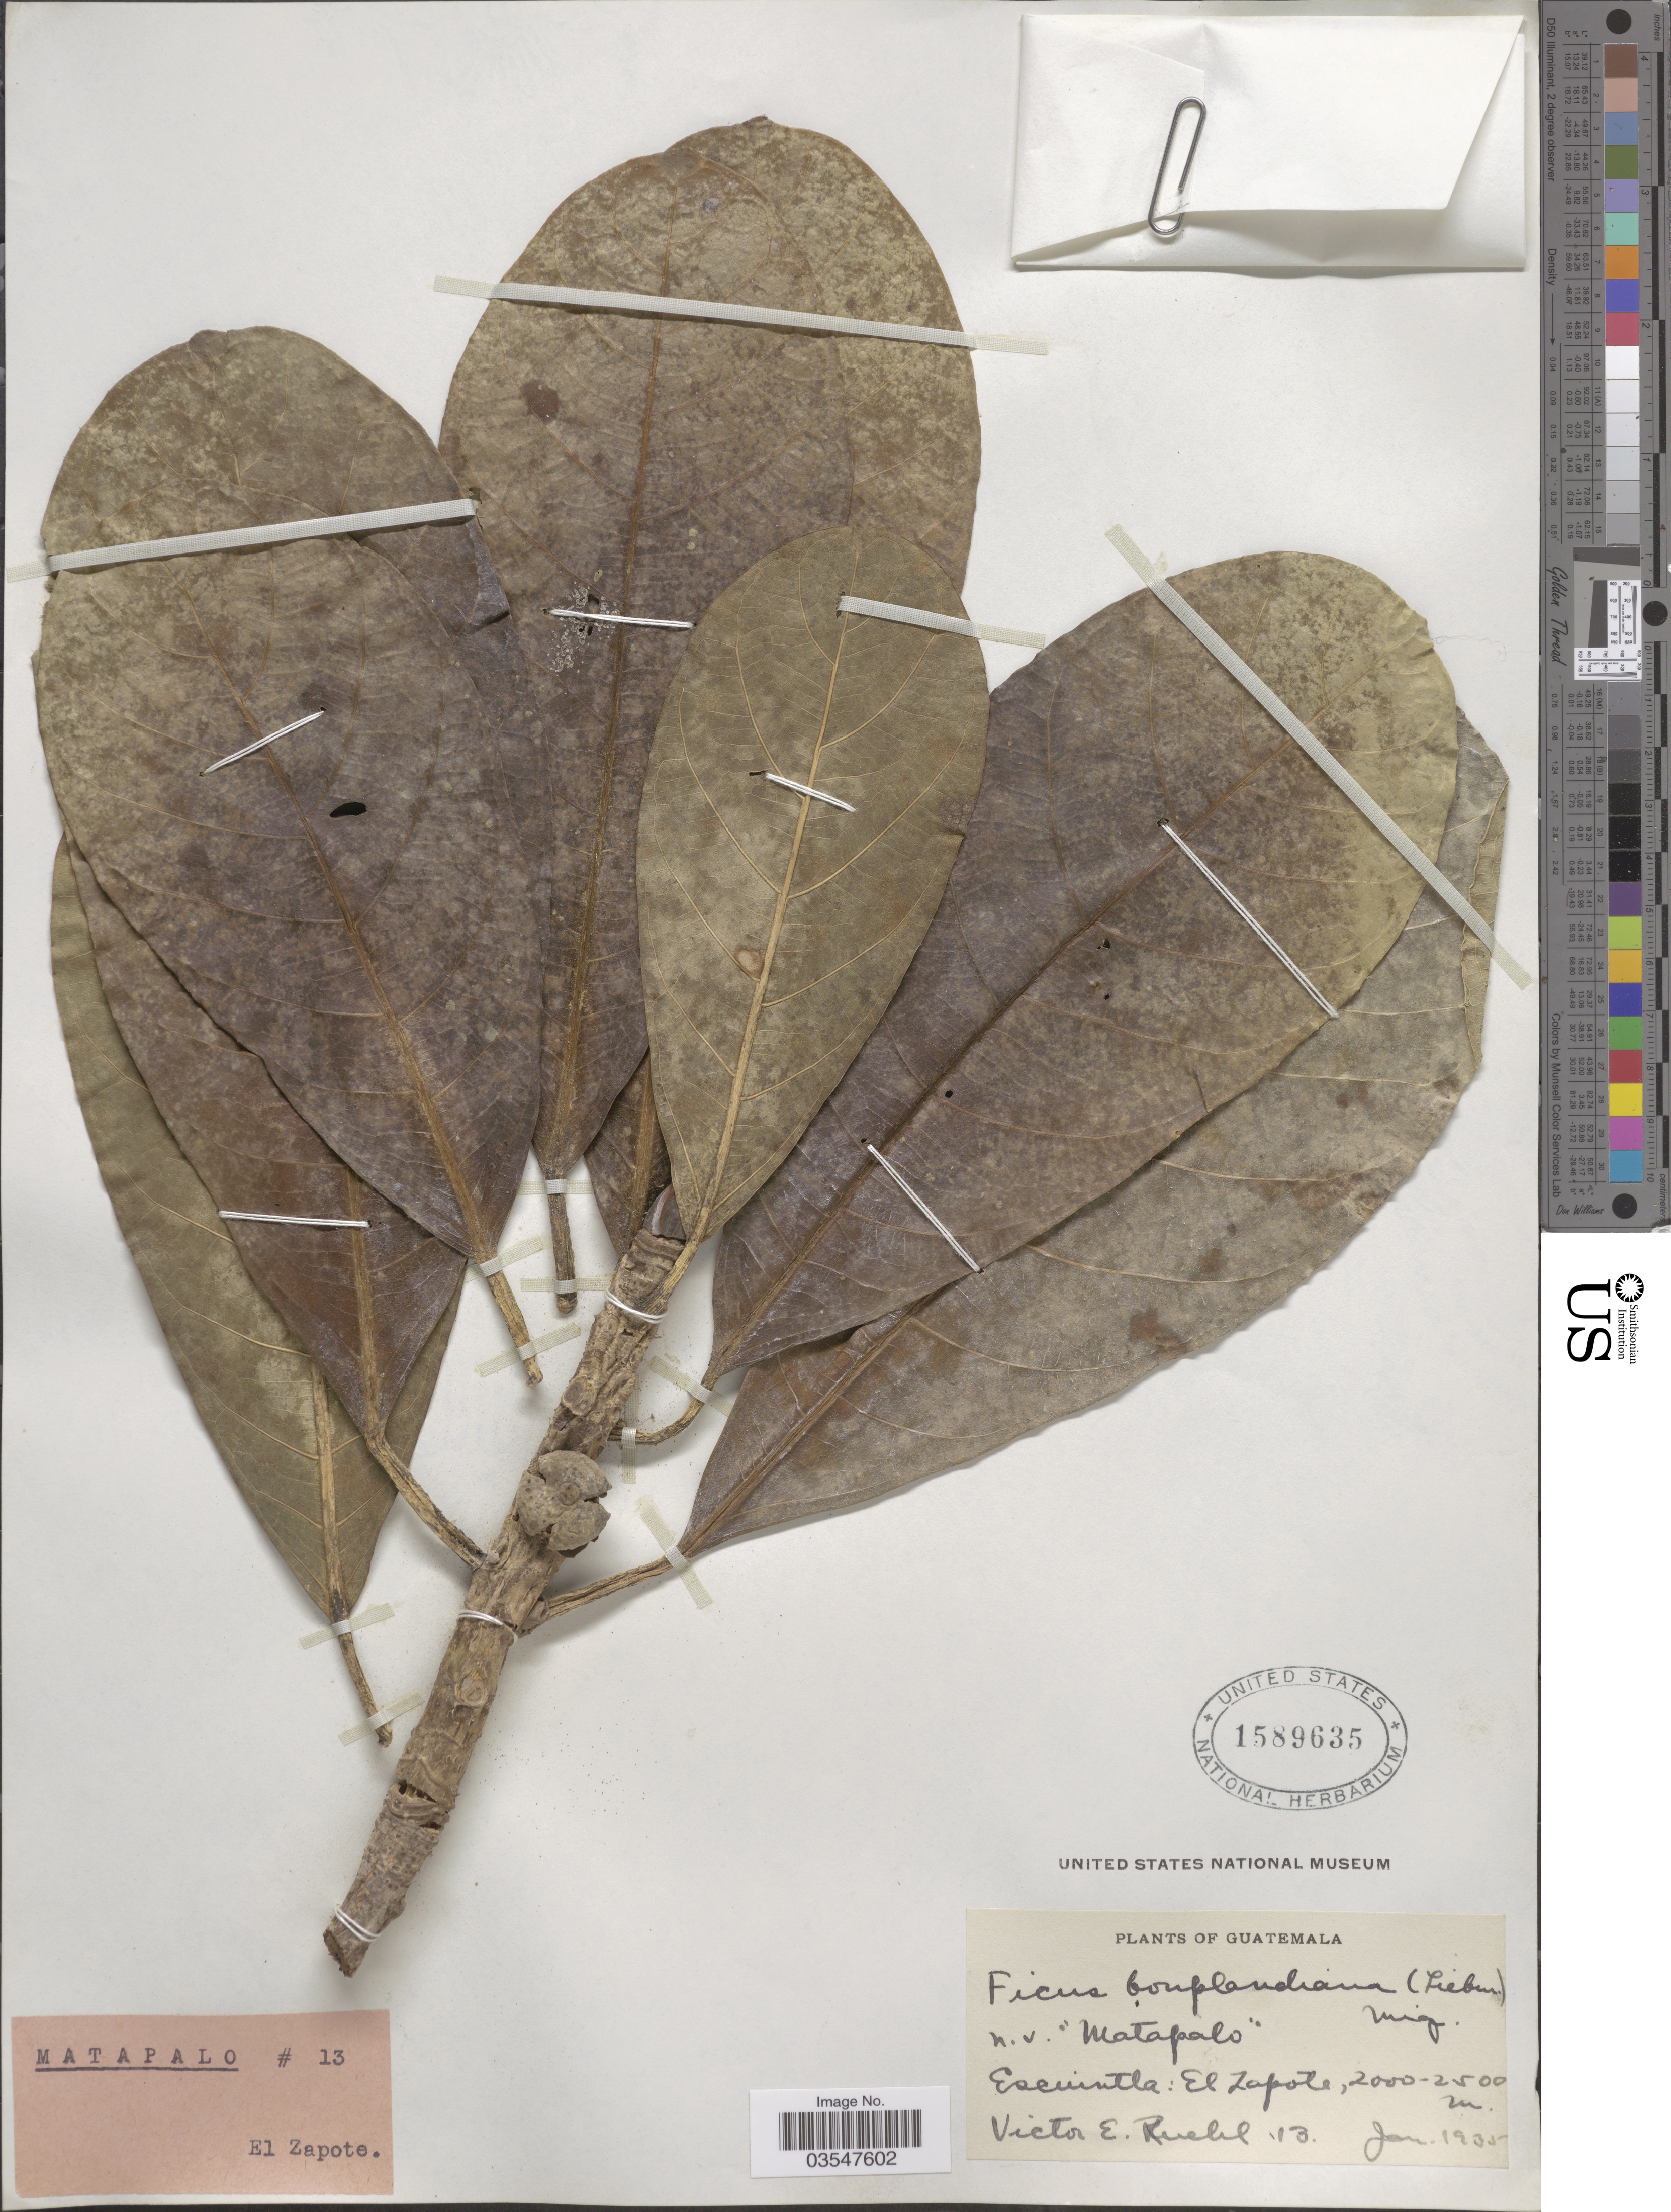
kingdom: Plantae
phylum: Tracheophyta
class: Magnoliopsida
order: Rosales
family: Moraceae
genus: Ficus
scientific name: Ficus obtusifolia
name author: Kunth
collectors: V. Ruehl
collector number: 13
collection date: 1935-01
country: Guatemala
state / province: Escuintla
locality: El Zapote.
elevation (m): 2000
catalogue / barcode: US 1589635